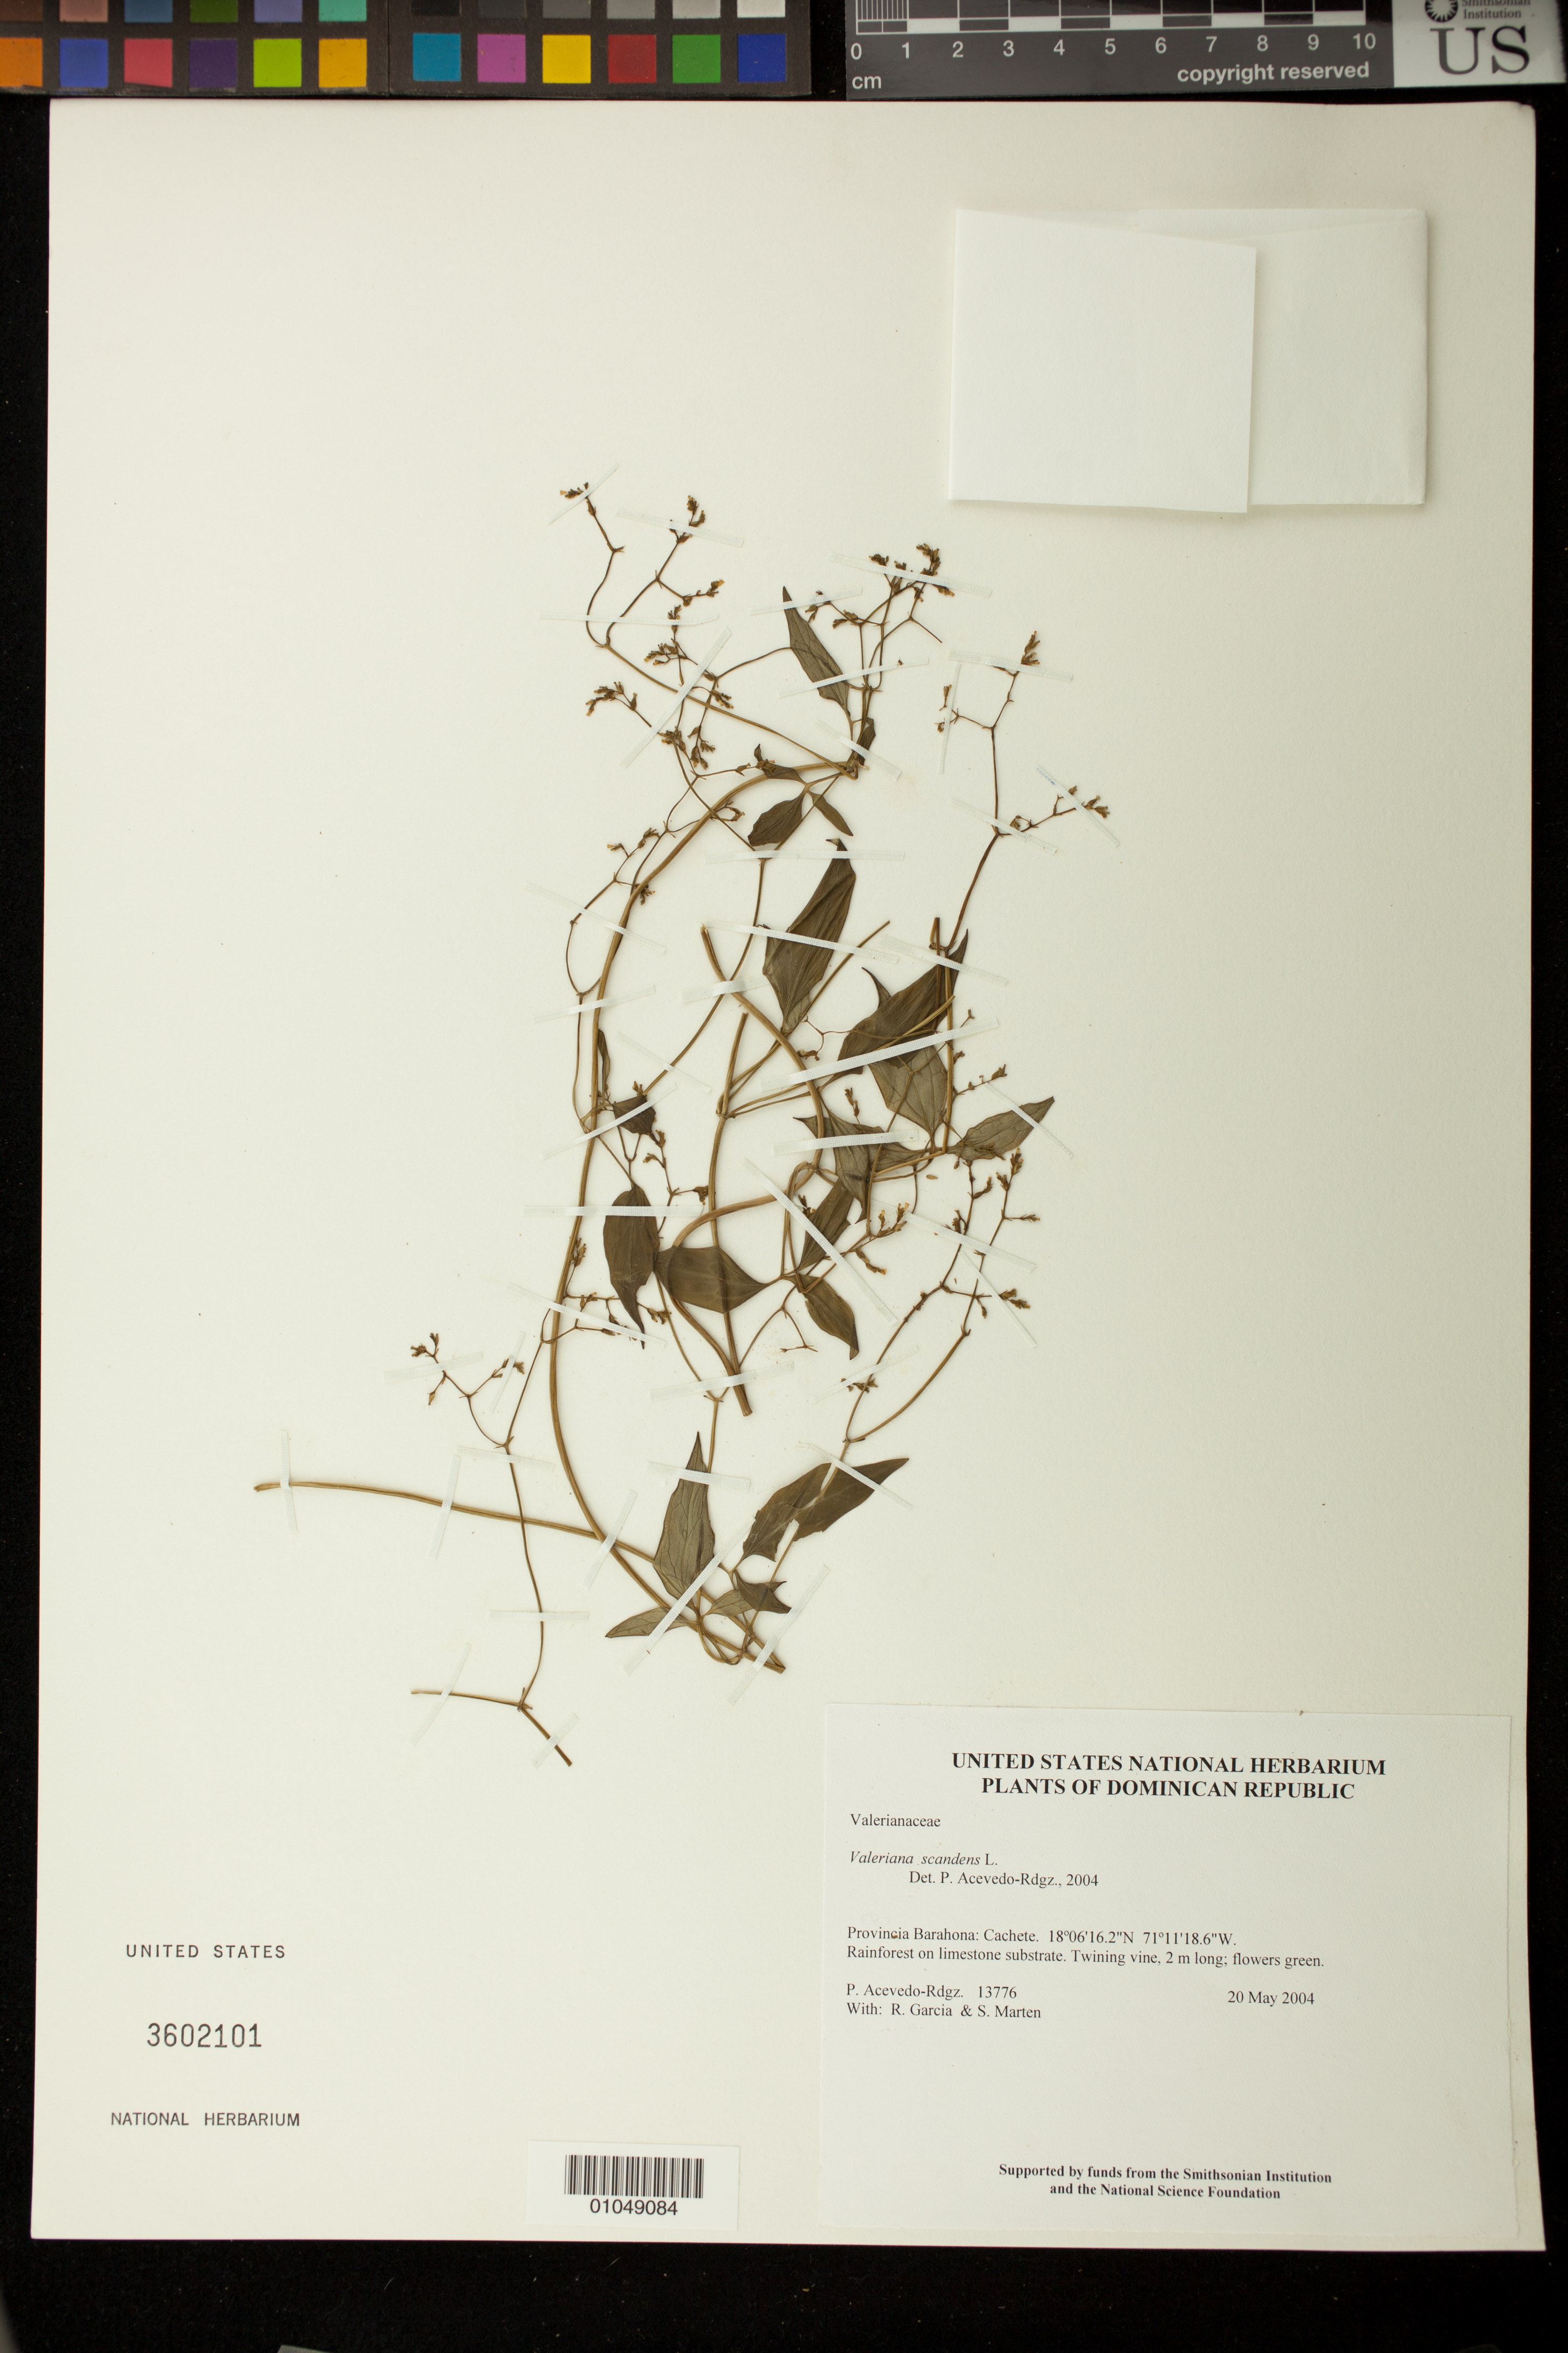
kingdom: Plantae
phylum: Tracheophyta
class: Magnoliopsida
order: Dipsacales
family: Caprifoliaceae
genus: Valeriana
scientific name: Valeriana domingensis x V. scandens L.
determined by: Acevedo-Rodríguez, P., (BOT), Smithsonian Institution - National Museum of Natural History (UNITED STATES)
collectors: P. Acevedo-Rodr., R. G. García & S. Marten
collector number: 13776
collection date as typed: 20 May 2004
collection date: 2004-05-20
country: Dominican Republic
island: Hispaniola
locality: Provincia Barahona: Cachete.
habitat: Rainforest on limestone substrate.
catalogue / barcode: US 3602101